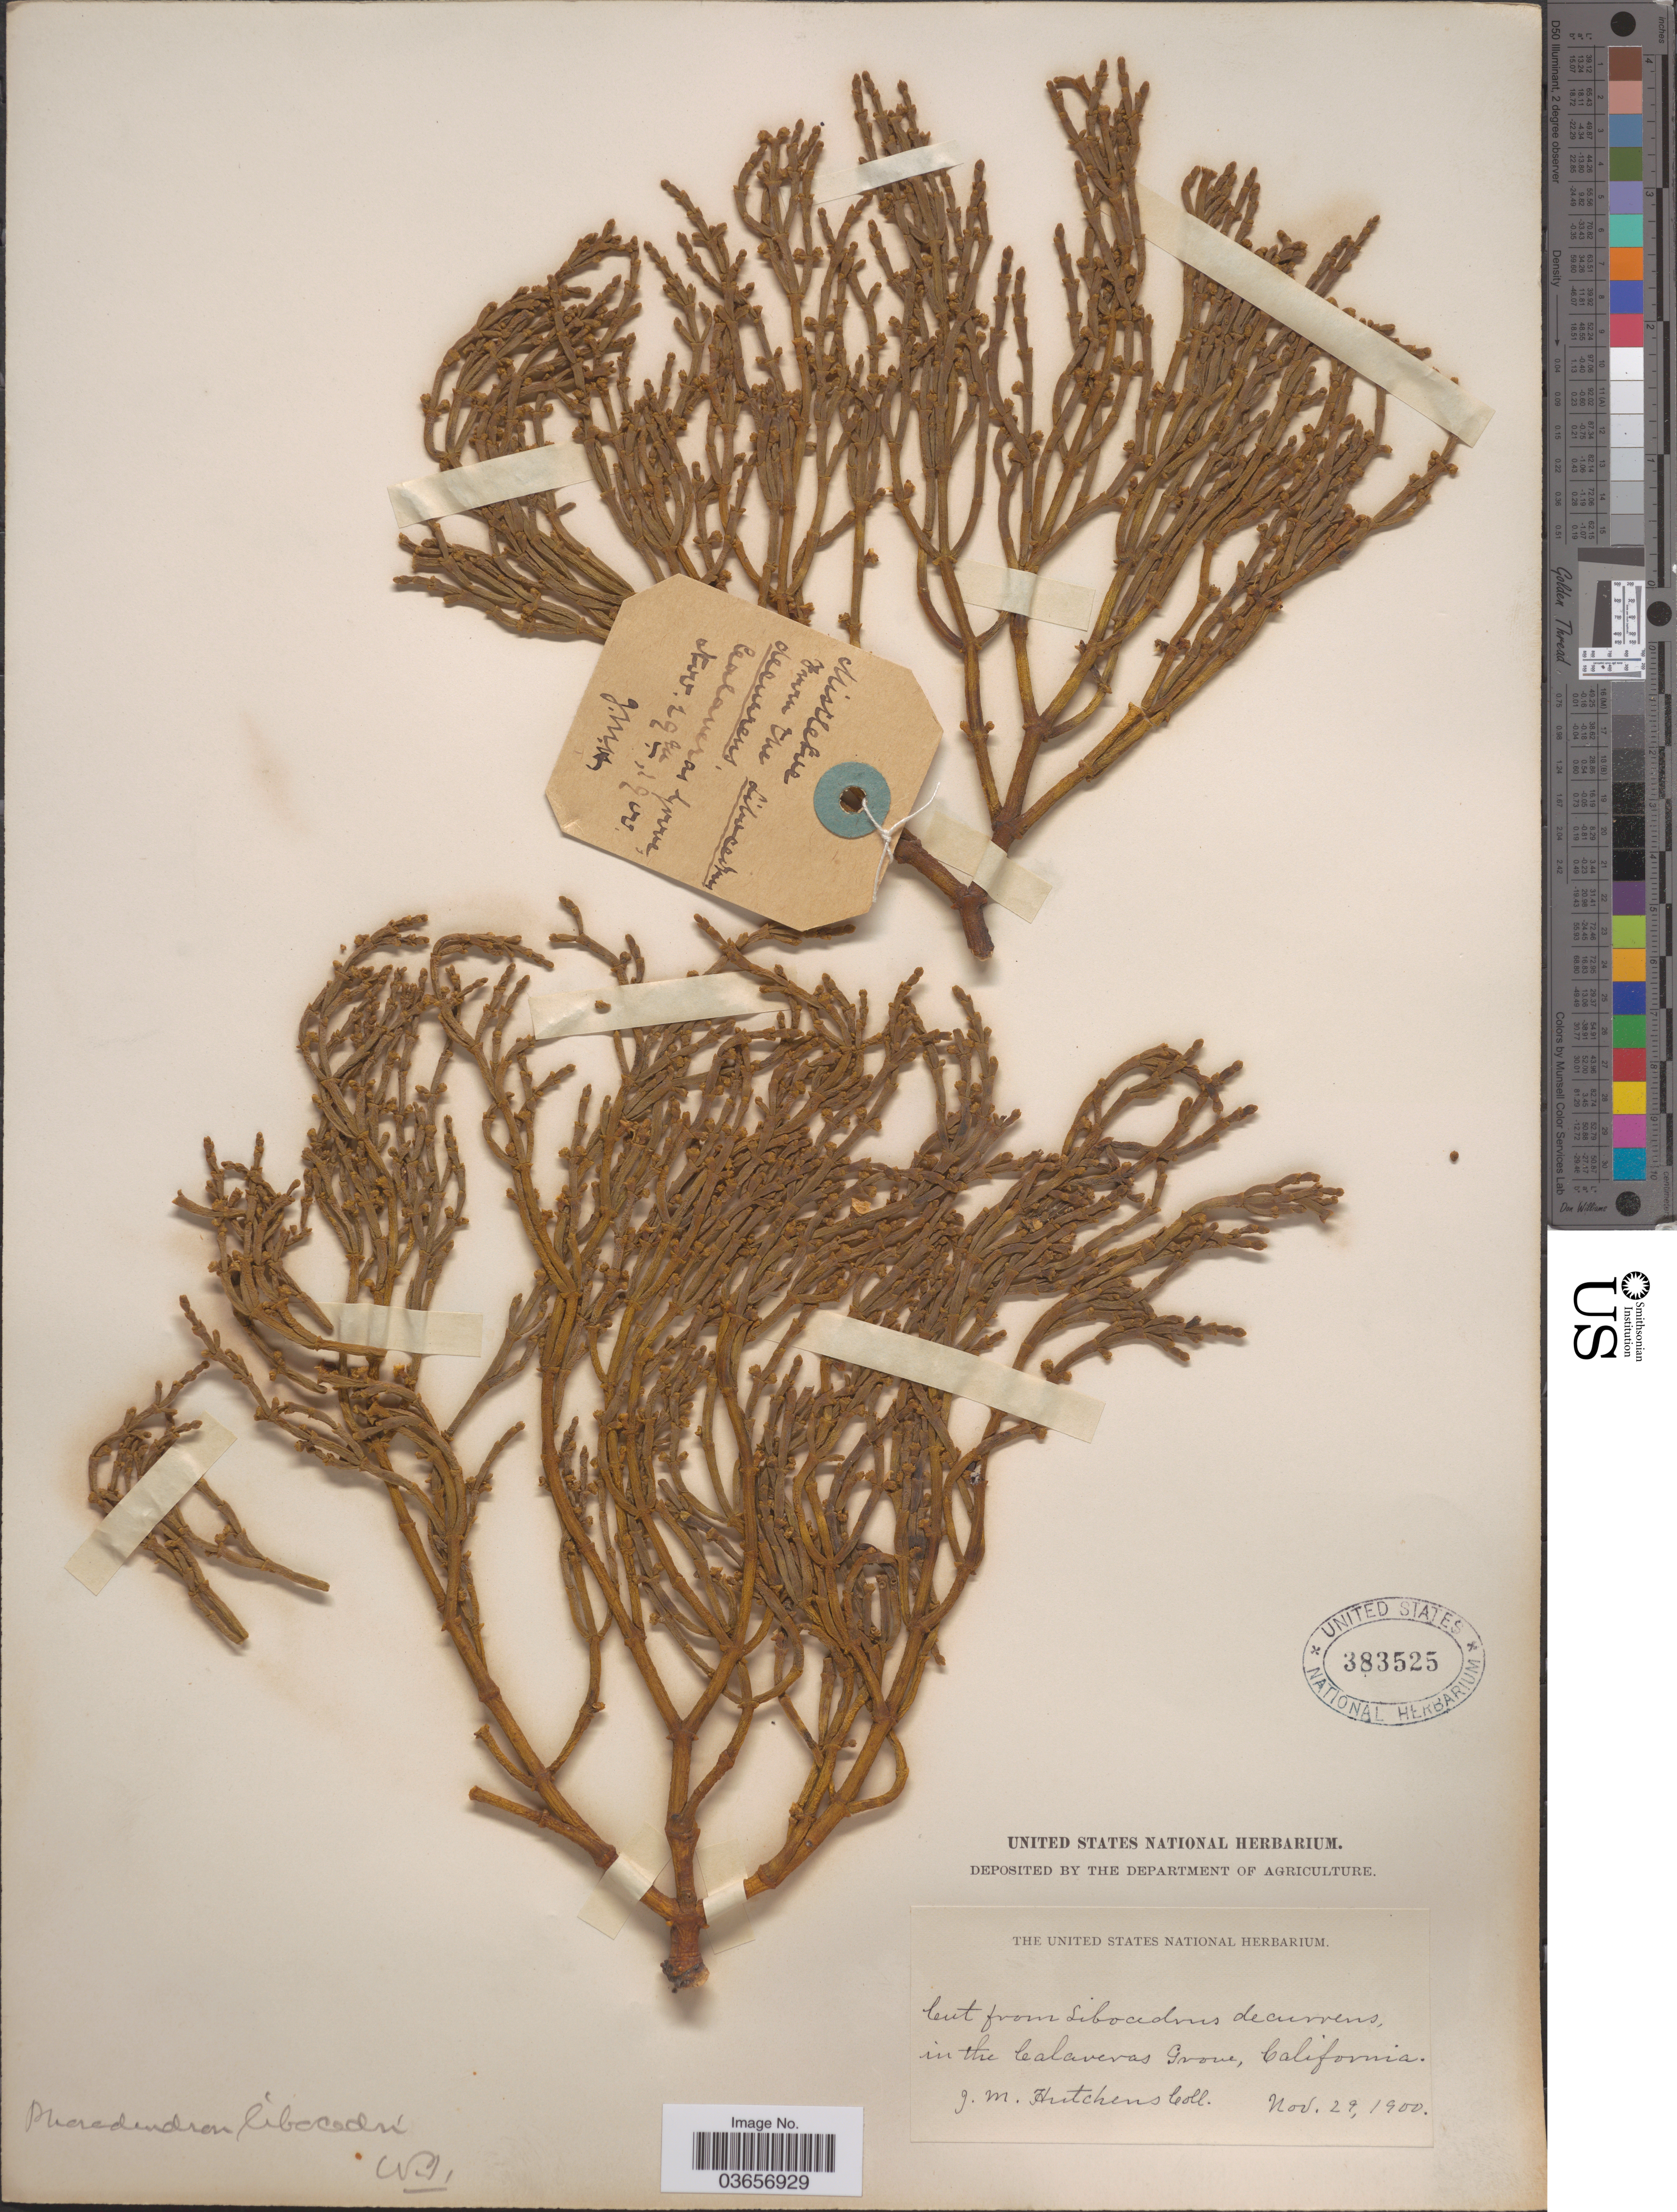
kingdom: Plantae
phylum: Tracheophyta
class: Magnoliopsida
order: Santalales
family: Viscaceae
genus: Phoradendron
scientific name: Phoradendron libocedri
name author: (Engelm.) Howell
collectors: J. Hutchens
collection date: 1900-11-29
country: United States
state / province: California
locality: In the Calaveras Grove.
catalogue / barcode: US 383525